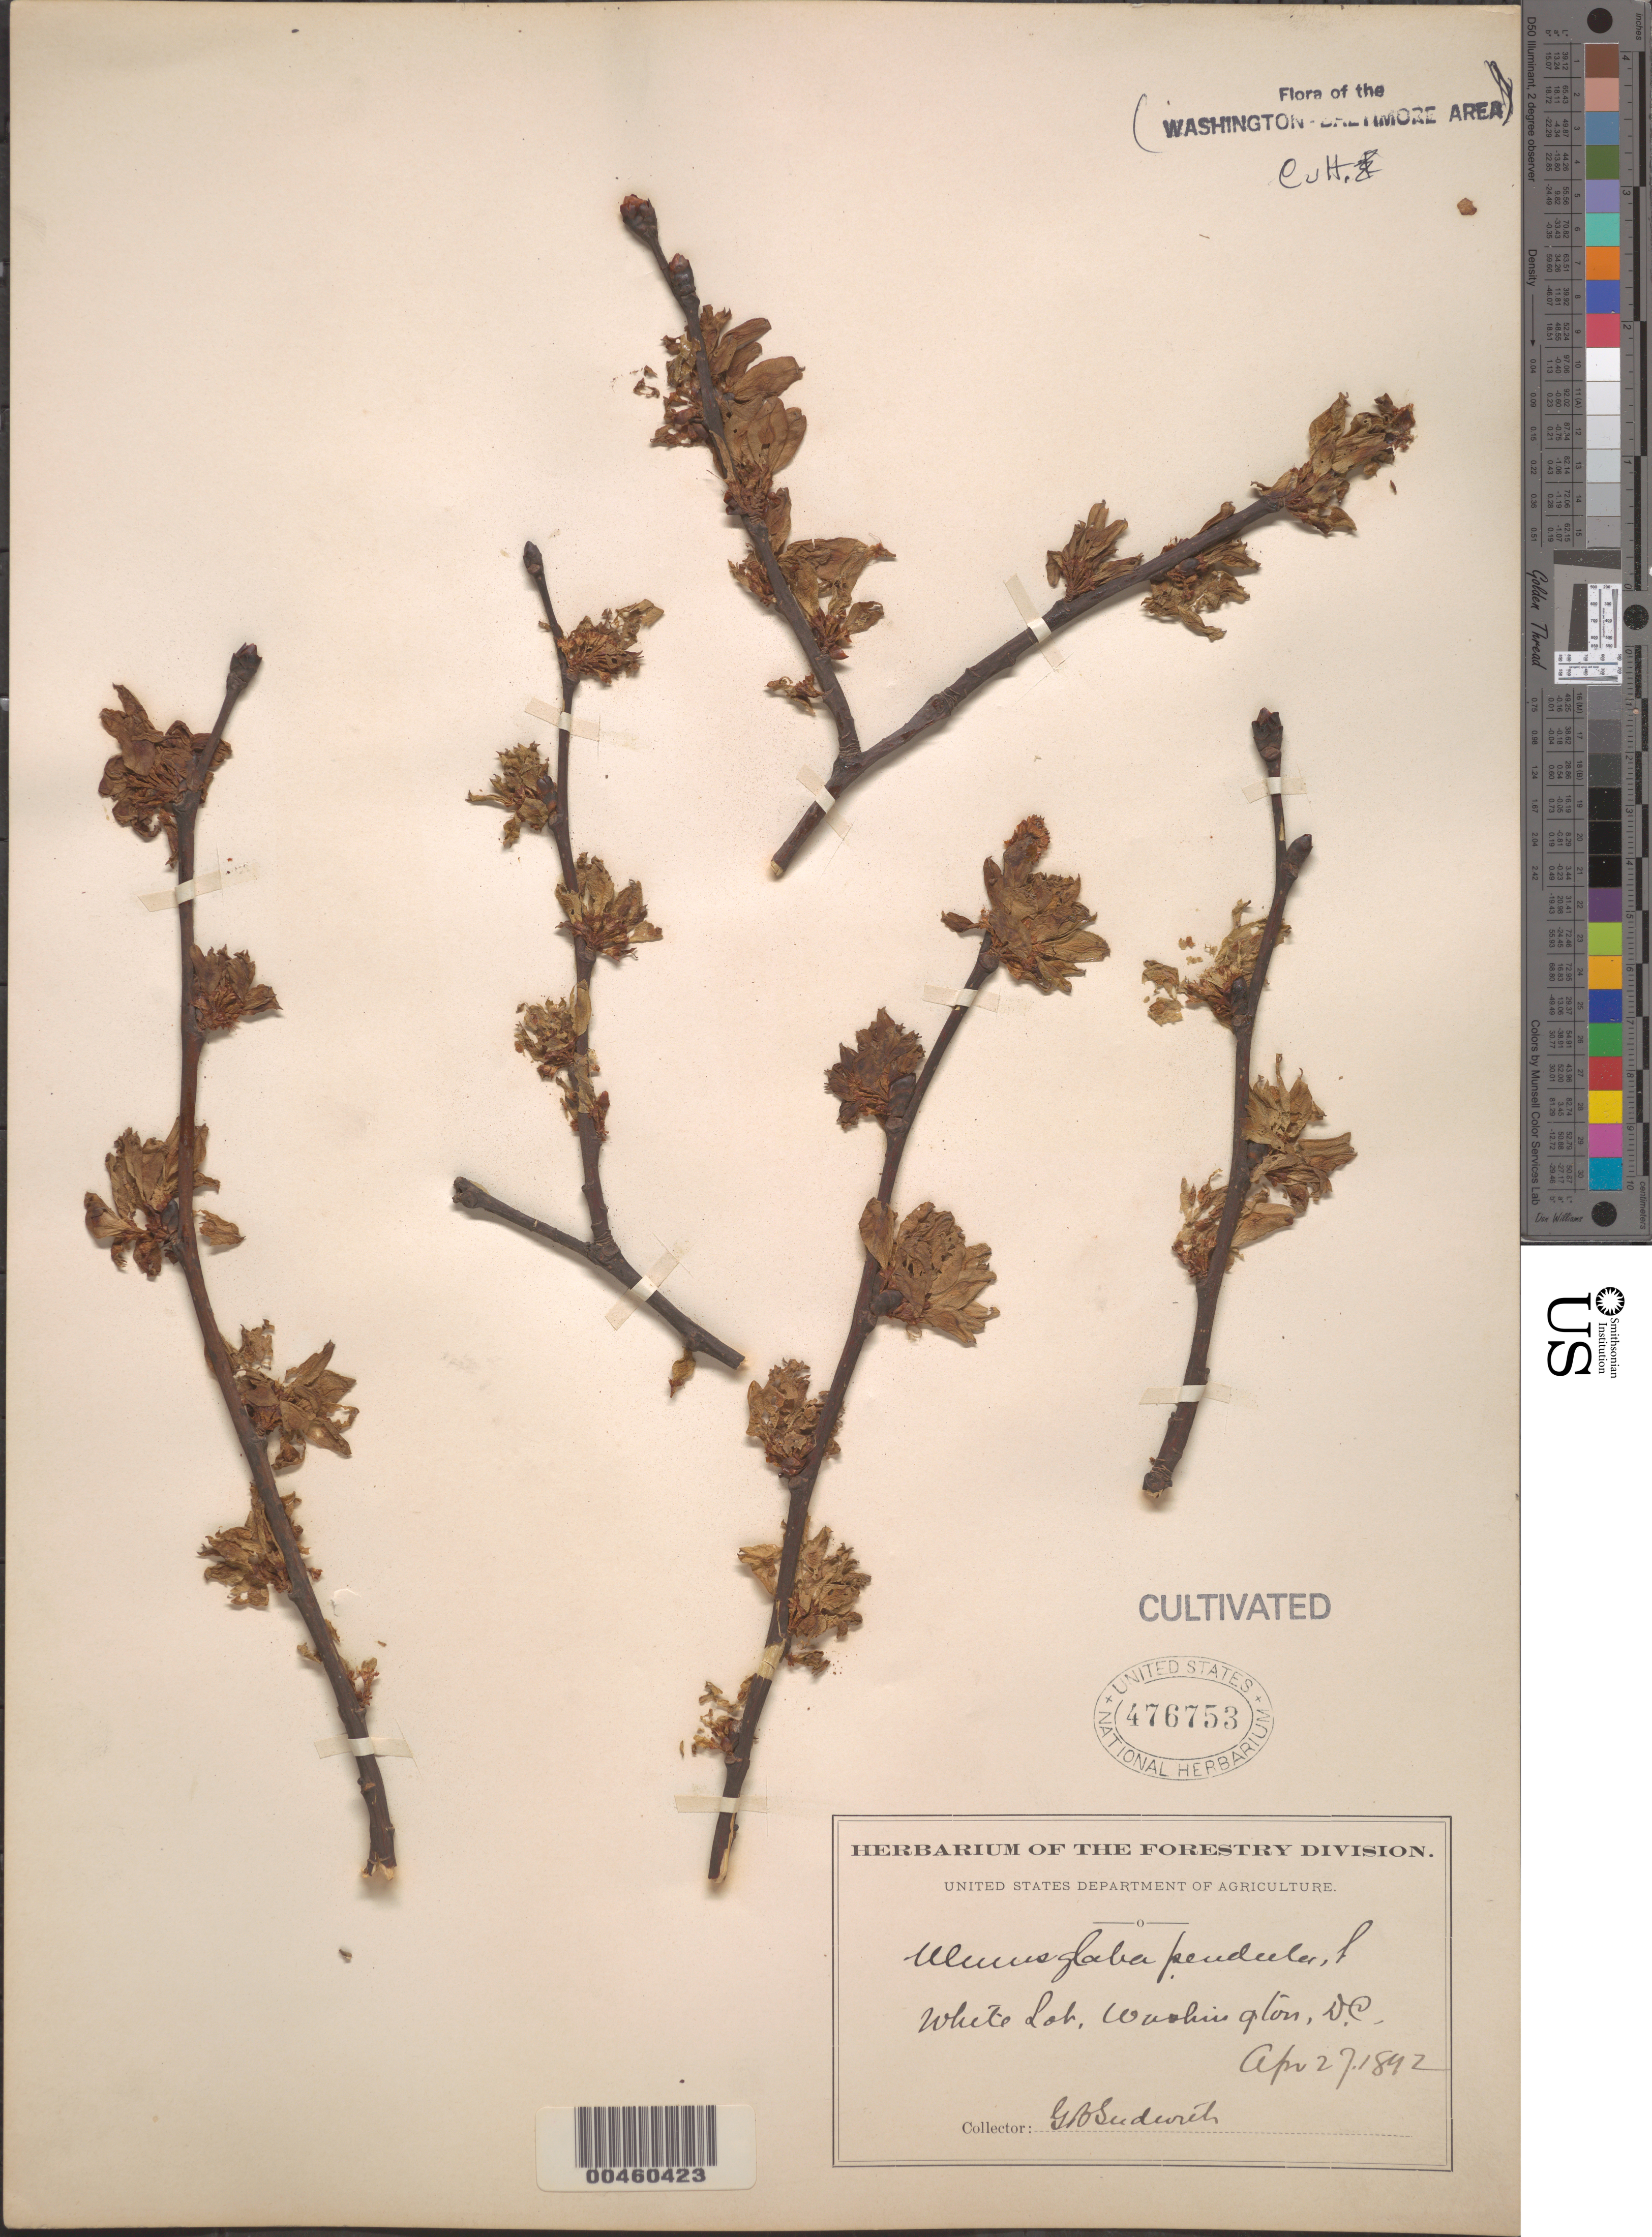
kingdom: Plantae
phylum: Tracheophyta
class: Magnoliopsida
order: Rosales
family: Ulmaceae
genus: Ulmus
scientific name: Ulmus glabra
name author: Huds.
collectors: G. B. Sudworth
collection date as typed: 27 Apr 1892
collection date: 1892-04-27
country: United States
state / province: District of Columbia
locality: Agricultural grounds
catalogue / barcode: US 476753